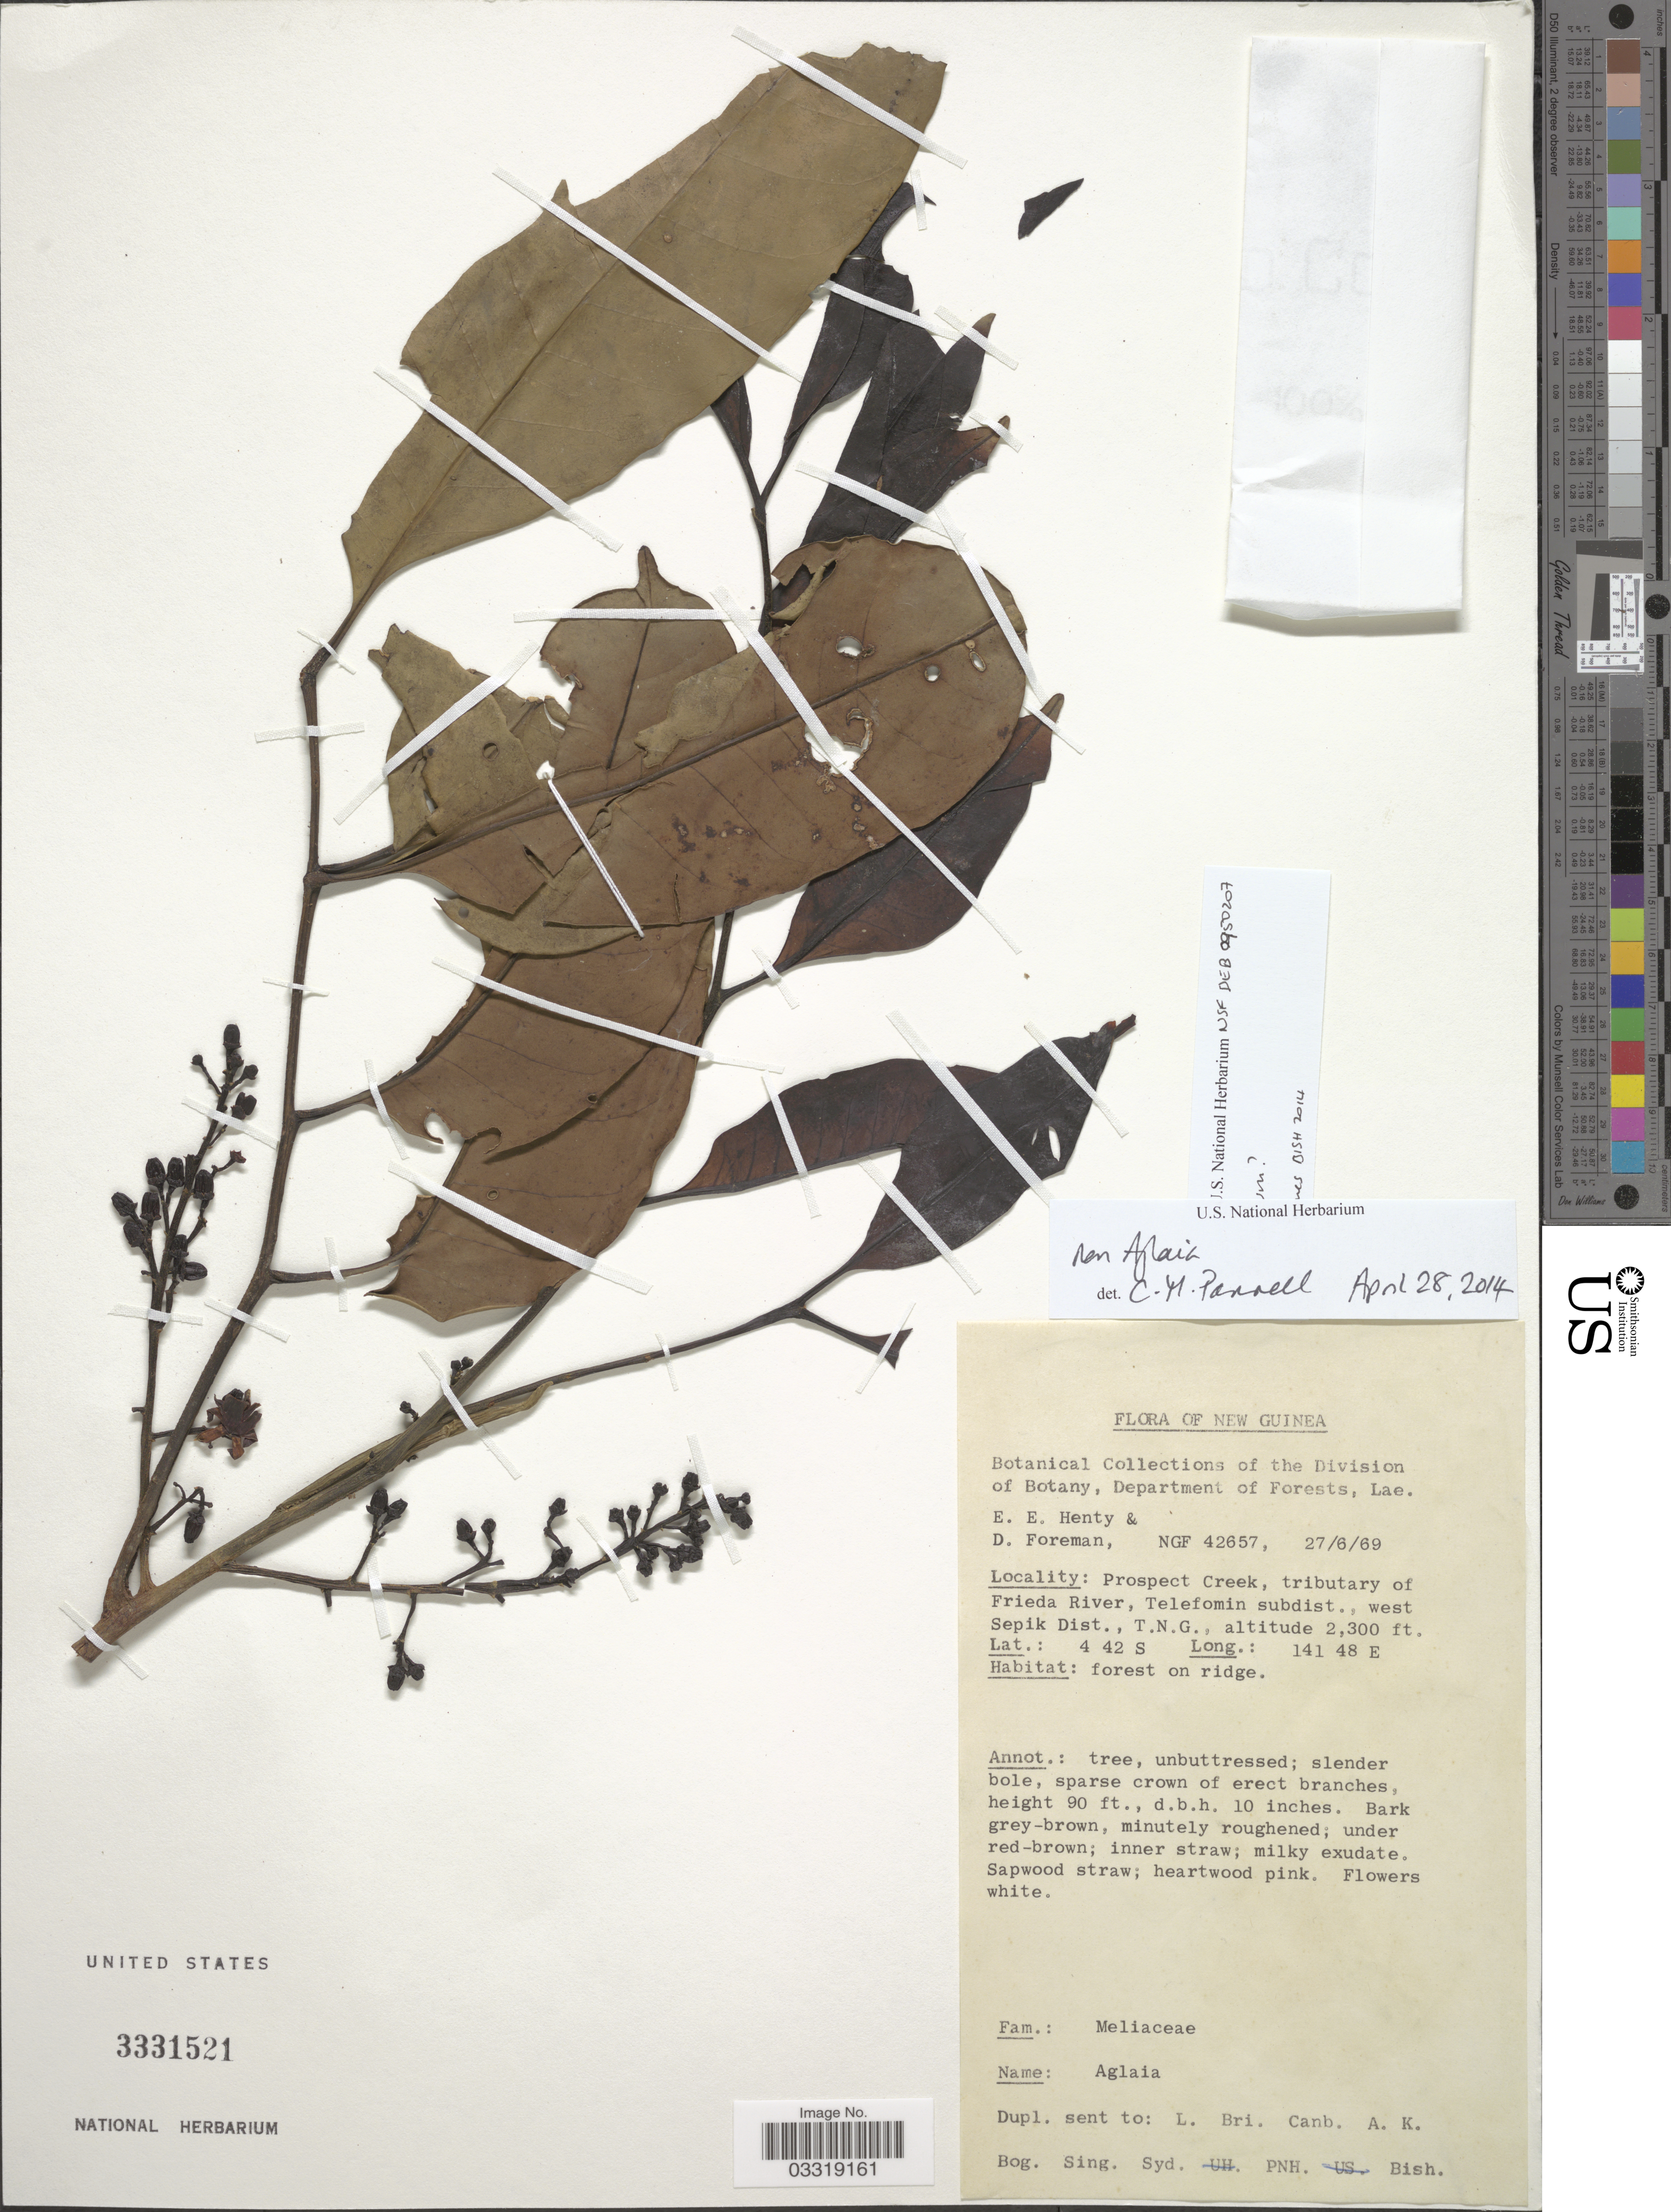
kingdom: Plantae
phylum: Tracheophyta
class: Magnoliopsida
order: Sapindales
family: Meliaceae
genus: Pseudocarapa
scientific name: Pseudocarapa inopinata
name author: Harms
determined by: Mabberley, David J.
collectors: E. Henty & D. Foreman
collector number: NGF 42657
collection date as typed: Transcribed d/m/y: 27/6/69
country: Papua New Guinea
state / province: Sandaun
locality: New Guinea. Prospect Creek, tributary of Frieda River, Telefomin subdist., west Sepik Dist., T.N.G.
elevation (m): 701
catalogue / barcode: US 3331521